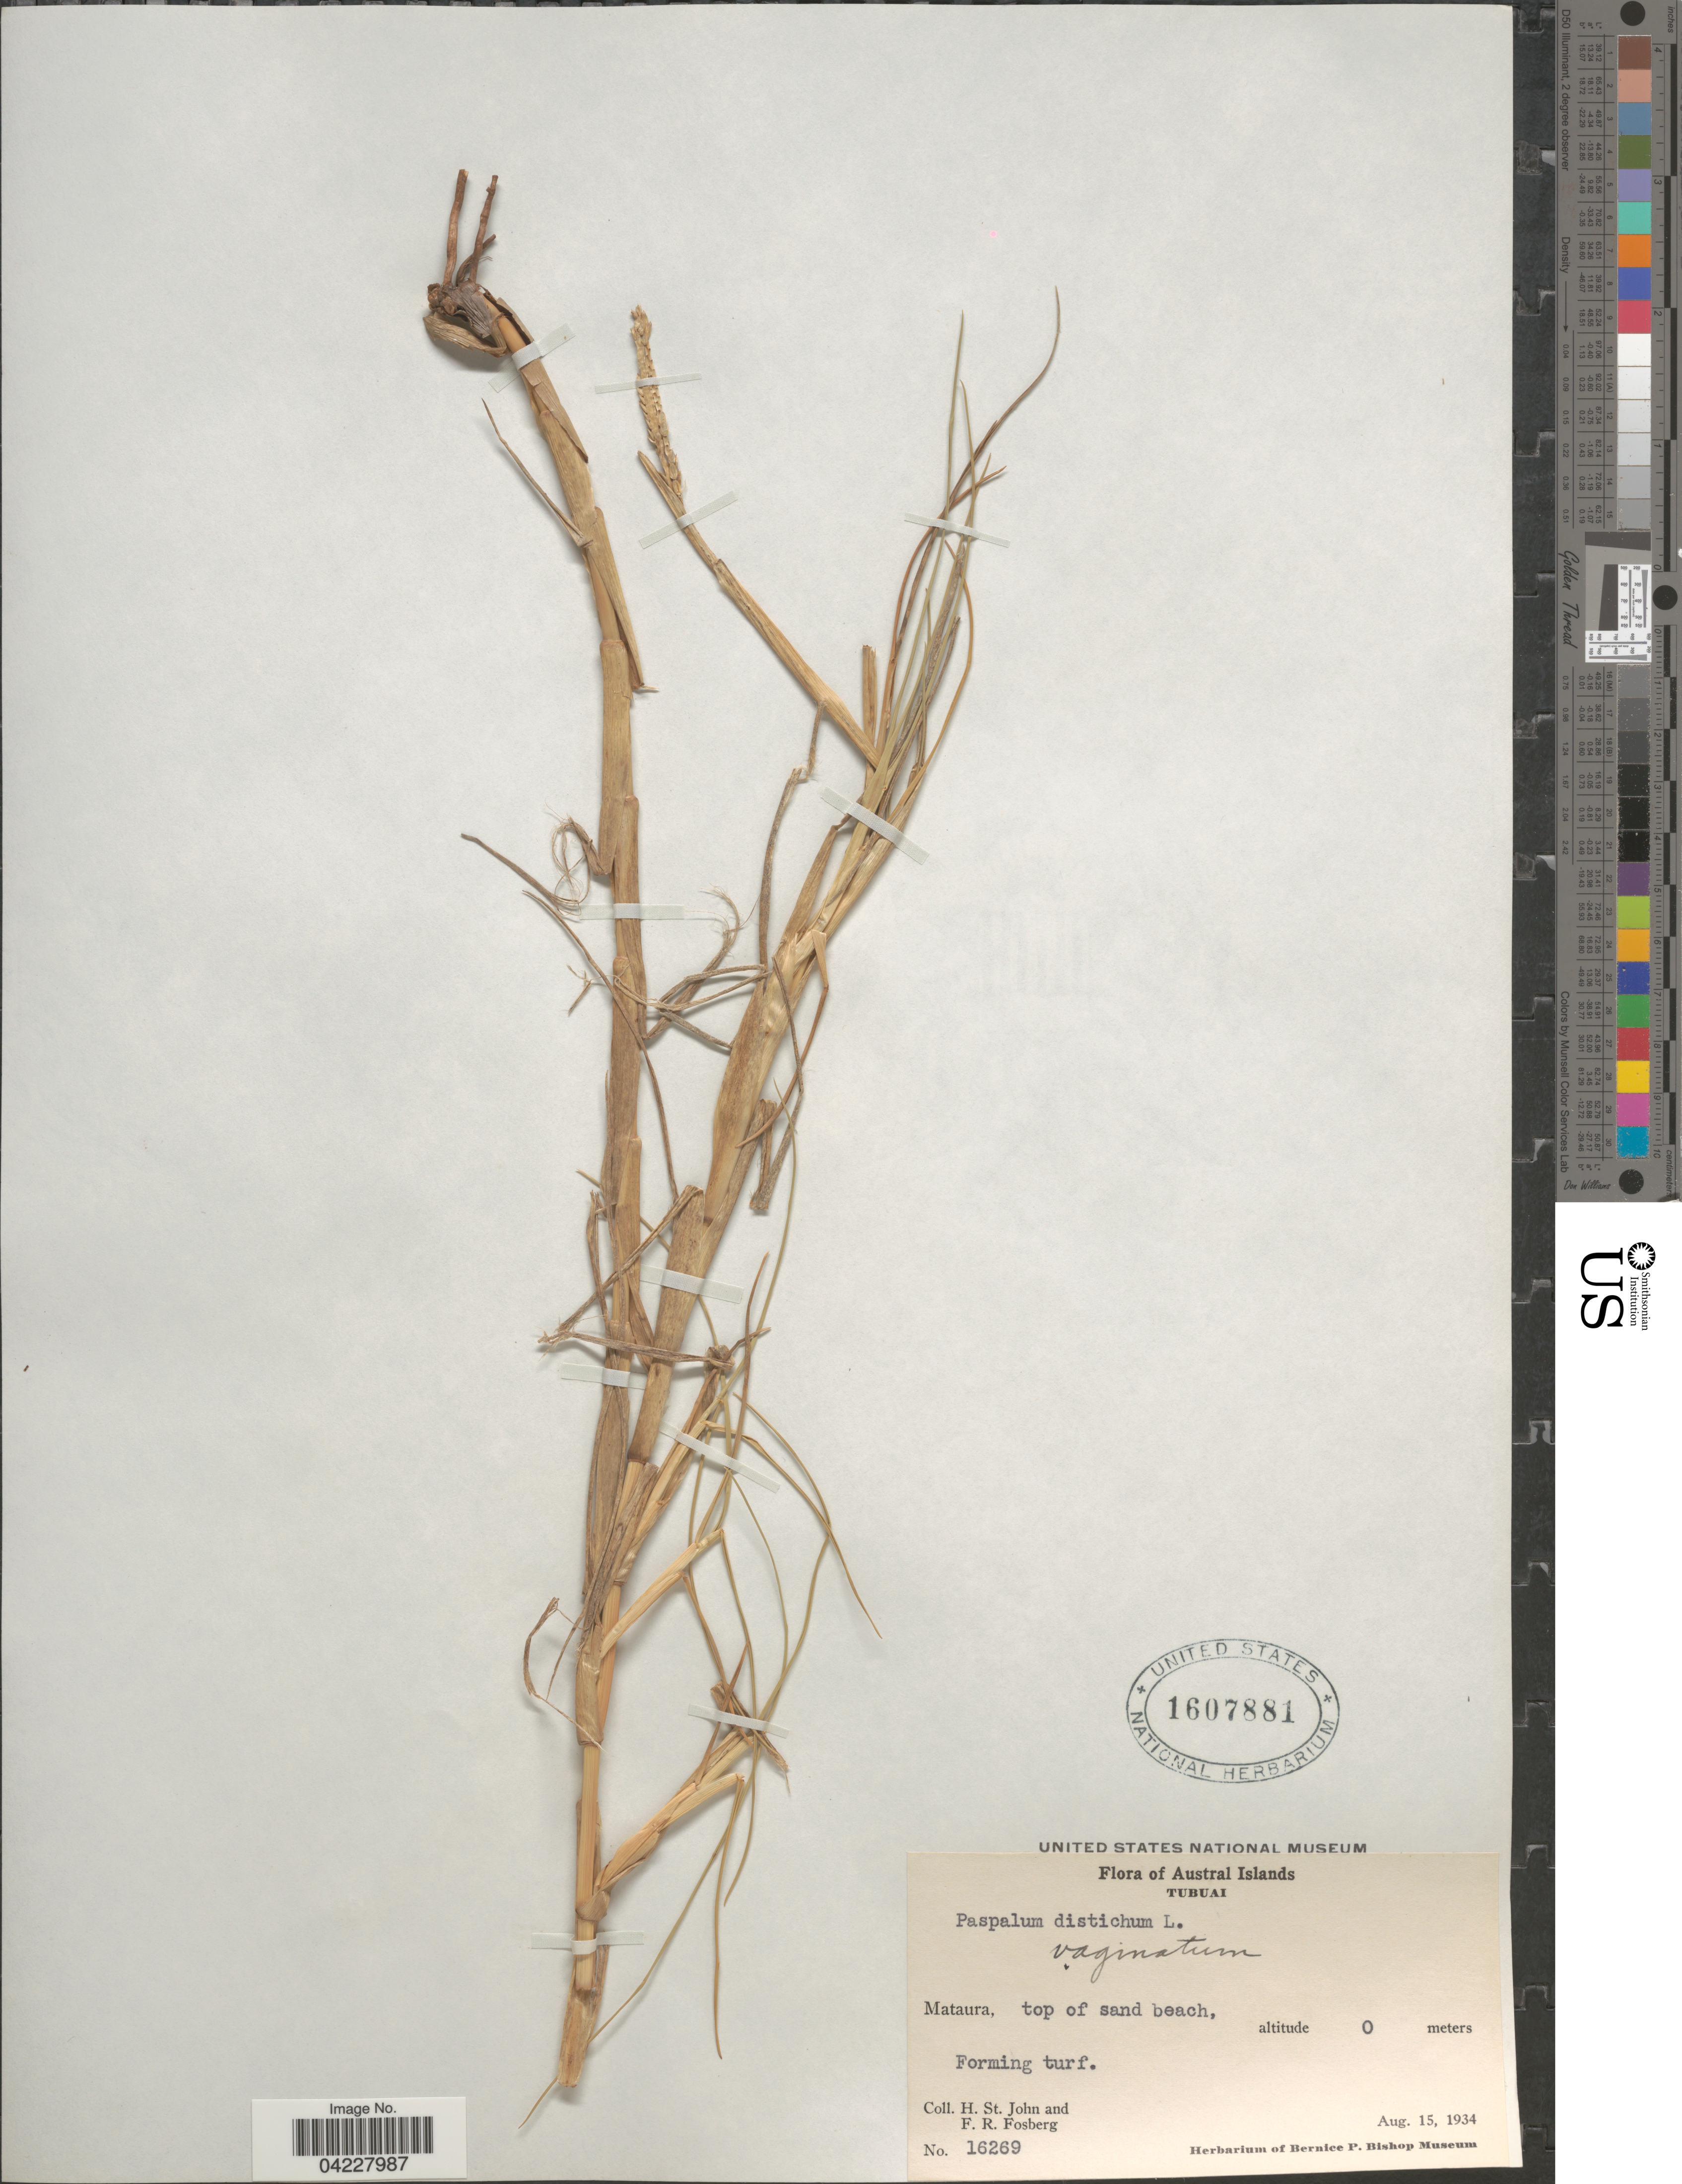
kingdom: Plantae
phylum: Tracheophyta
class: Liliopsida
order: Poales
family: Poaceae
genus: Paspalum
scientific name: Paspalum distichum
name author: L.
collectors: H. St. John & F. R. Fosberg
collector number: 16269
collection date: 1934-08-15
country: French Polynesia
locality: Austral Islands. Tubuai. Mataura, top of sand beach.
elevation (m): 0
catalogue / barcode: US 1607881